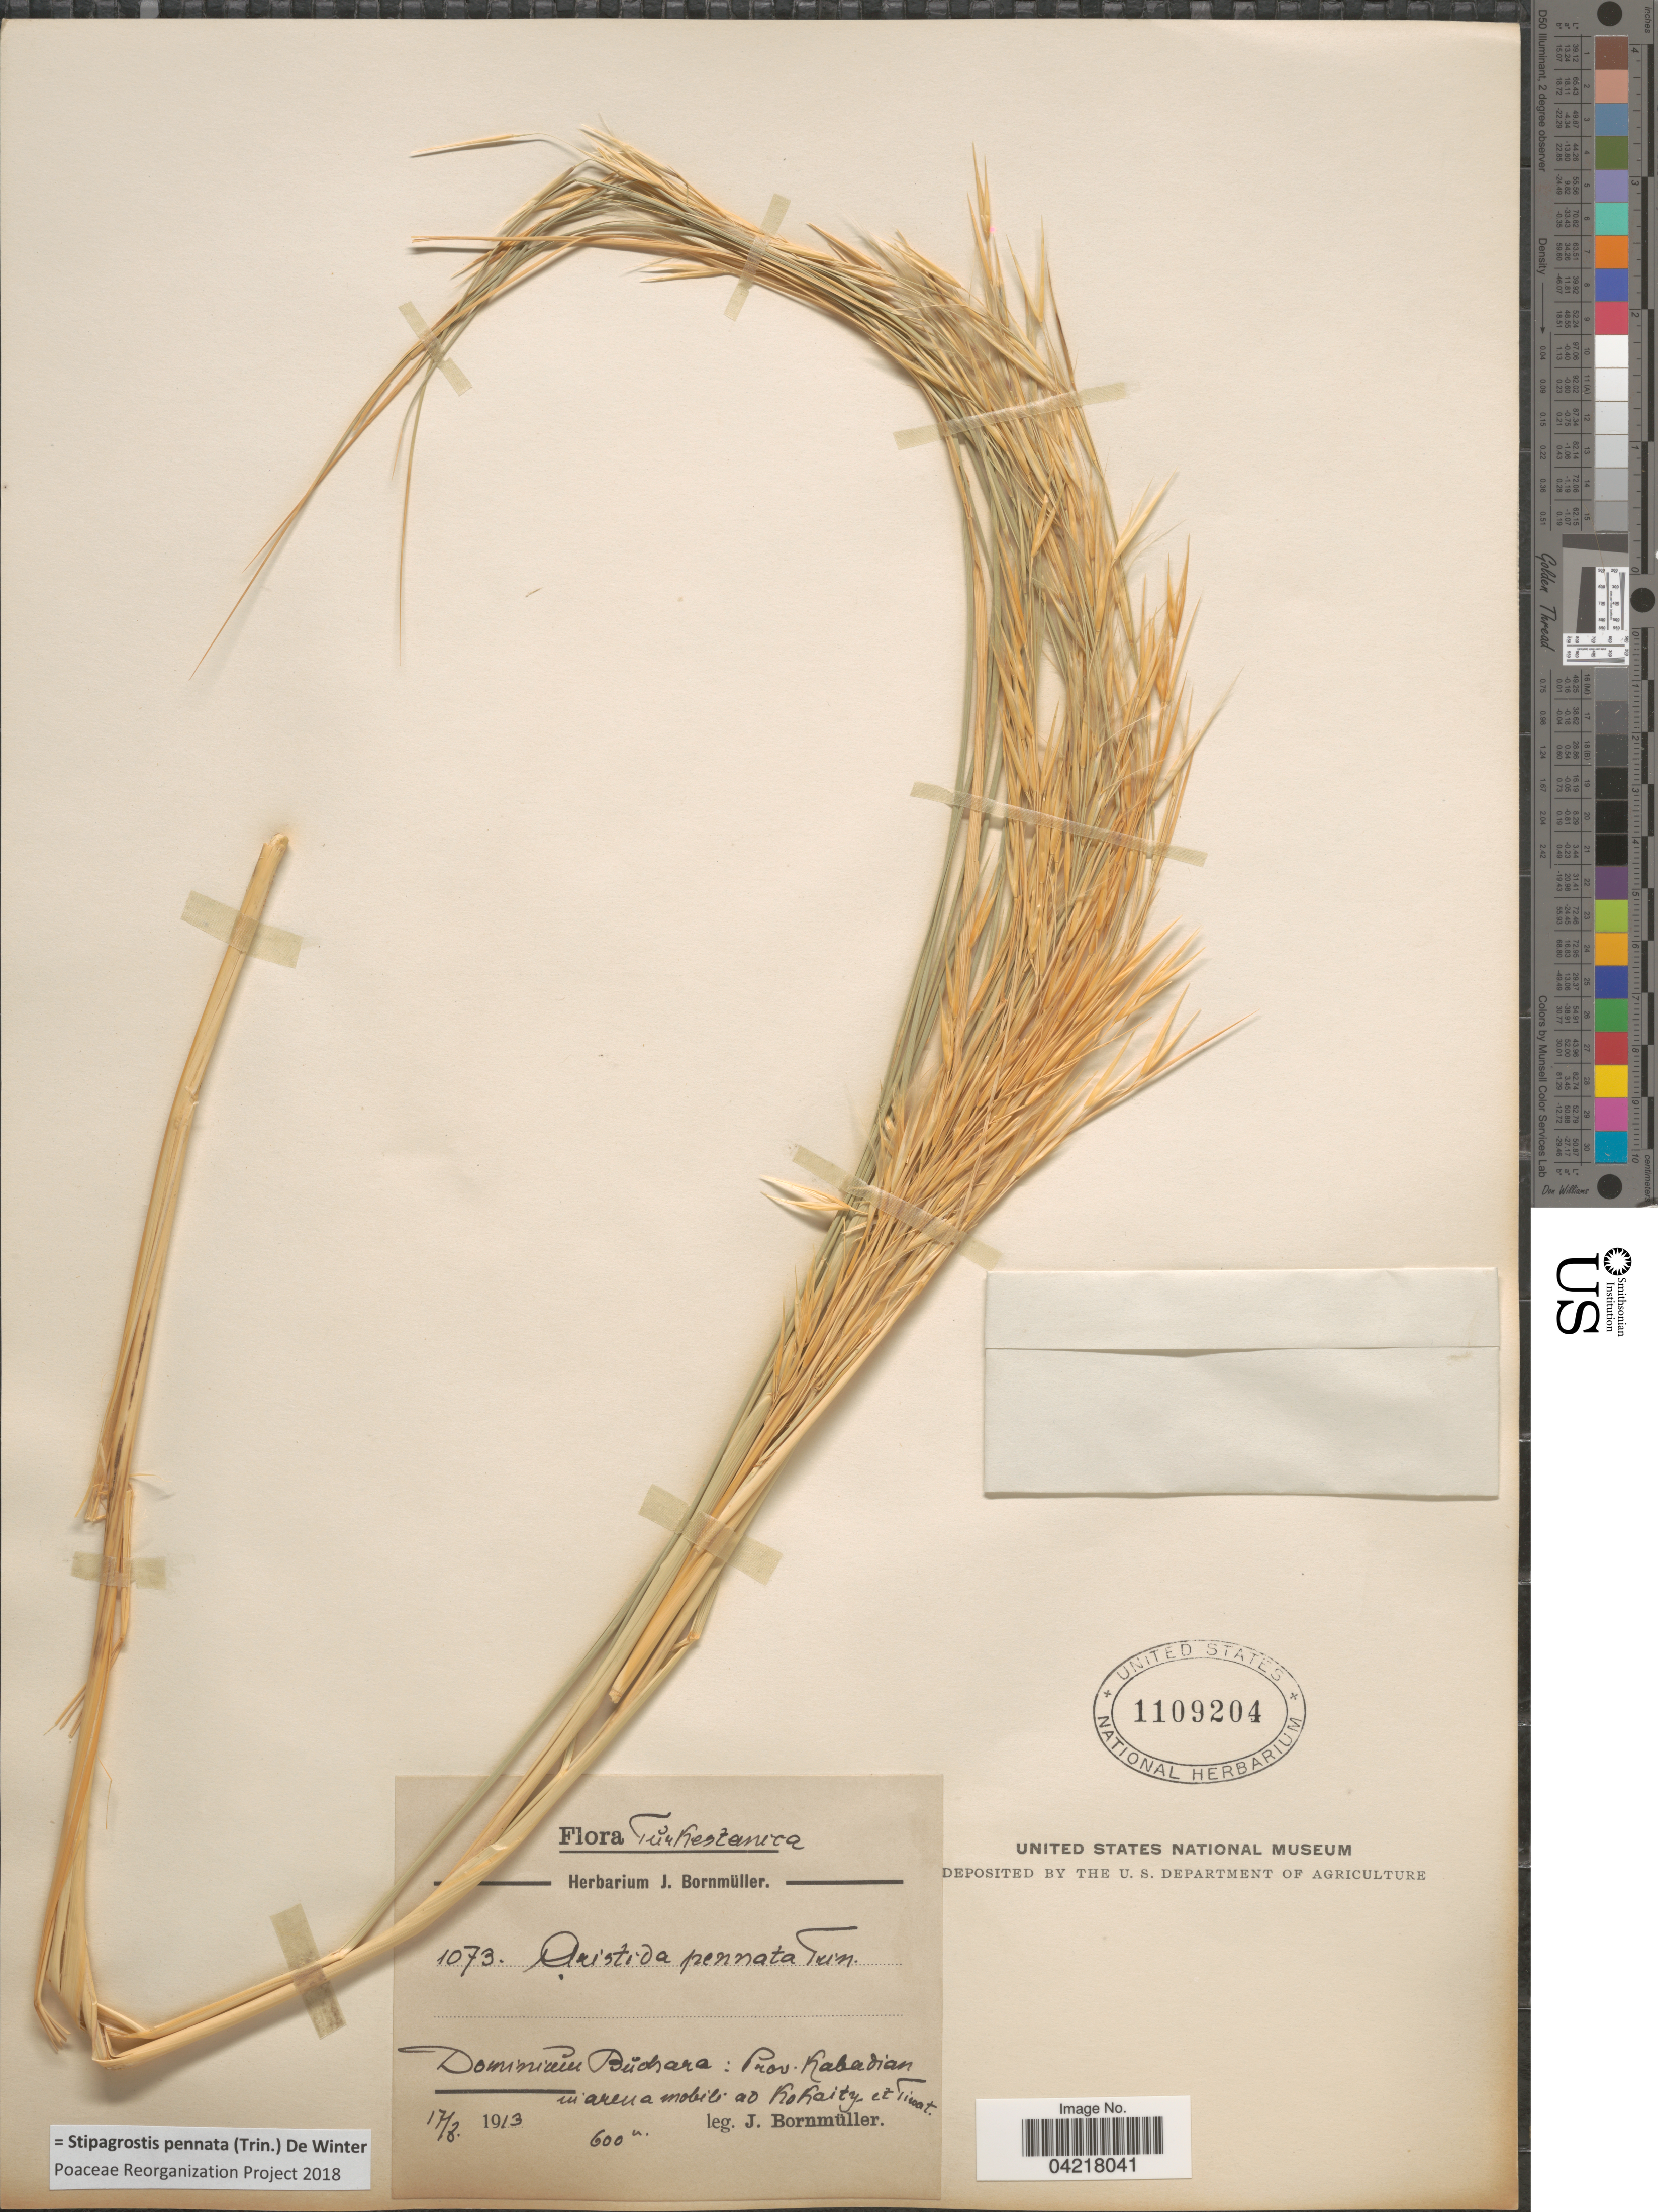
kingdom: Plantae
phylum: Tracheophyta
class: Liliopsida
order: Poales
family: Poaceae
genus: Stipagrostis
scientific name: Stipagrostis pennata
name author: (Trin.) De Winter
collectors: J. Bornmüller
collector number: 1073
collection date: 1913-06-17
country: Uzbekistan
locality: Tůrkestanica. Dominiåm Bůchara: Prov. Kabadian in arena mobili ad Kokaity et Timat [interpreted].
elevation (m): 600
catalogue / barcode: US 1109204